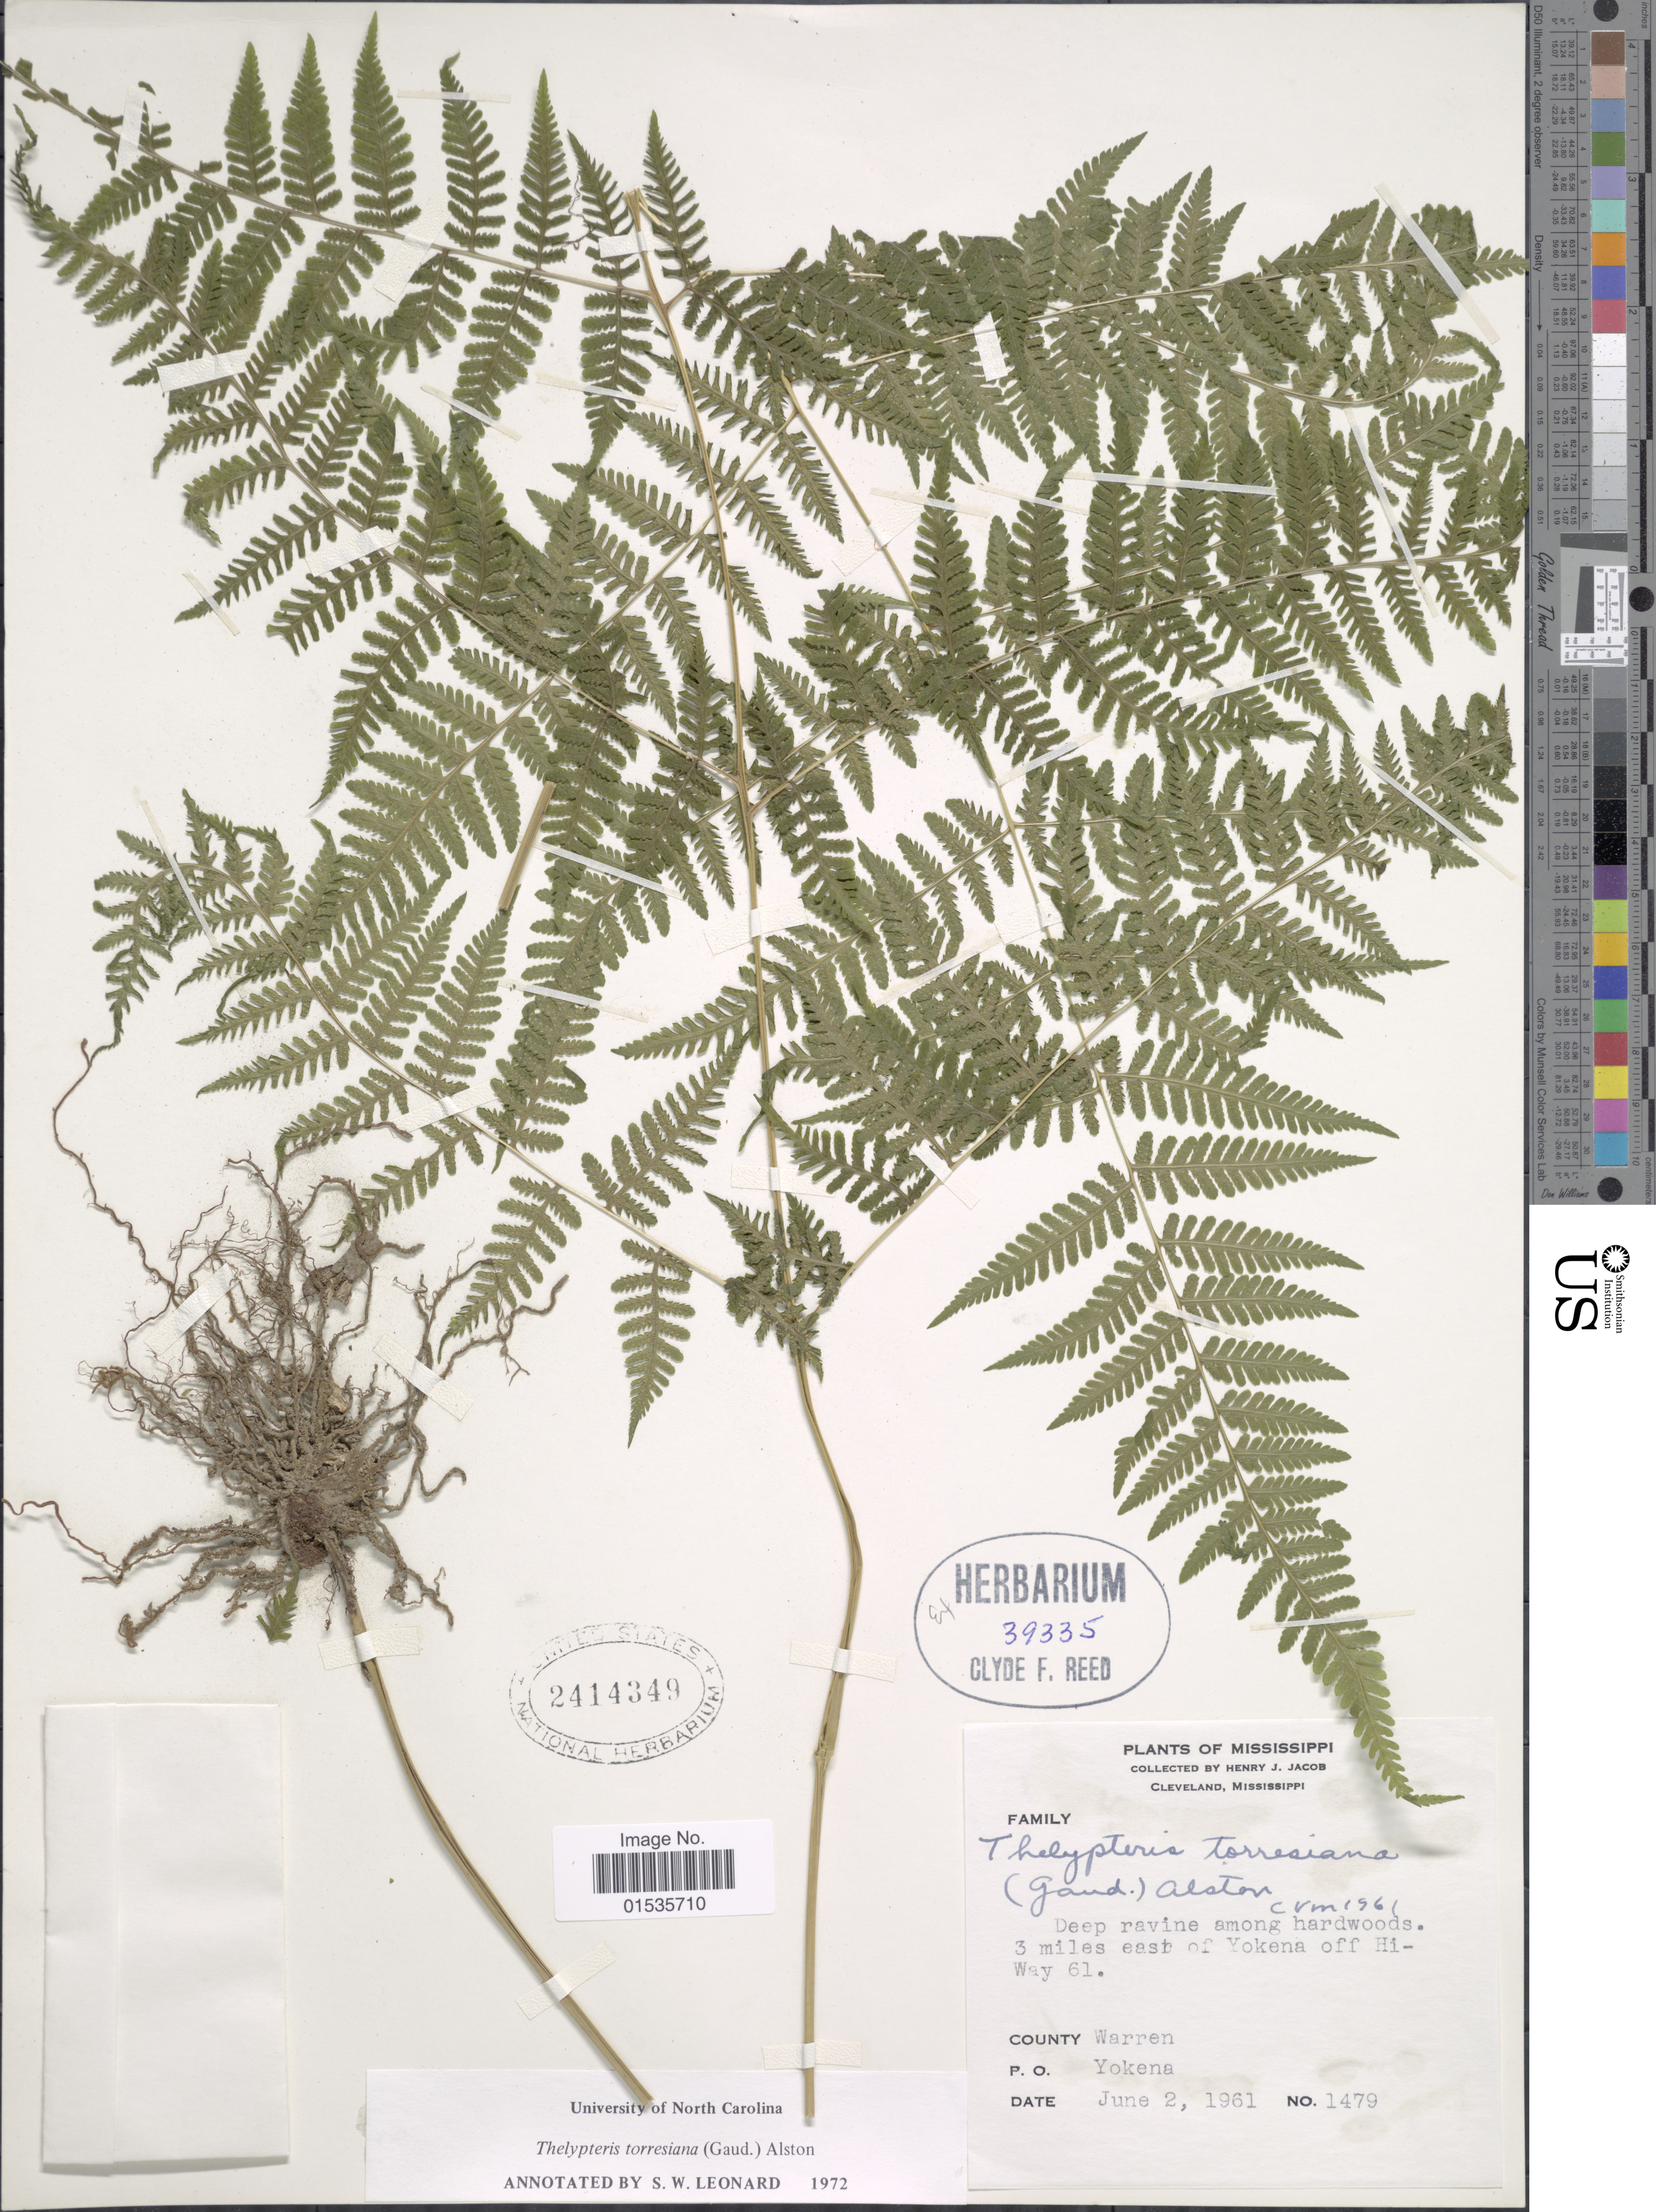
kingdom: Plantae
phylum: Tracheophyta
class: Polypodiopsida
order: Polypodiales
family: Thelypteridaceae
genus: Macrothelypteris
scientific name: Macrothelypteris torresiana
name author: (Gaudich.) Ching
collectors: H. Jacob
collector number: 1479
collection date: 1961-06-02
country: United States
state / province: Mississippi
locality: Mississippi, Cleveland, County Warren. 3 miles east of Yokena off Hiway 61.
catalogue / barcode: US 2414349